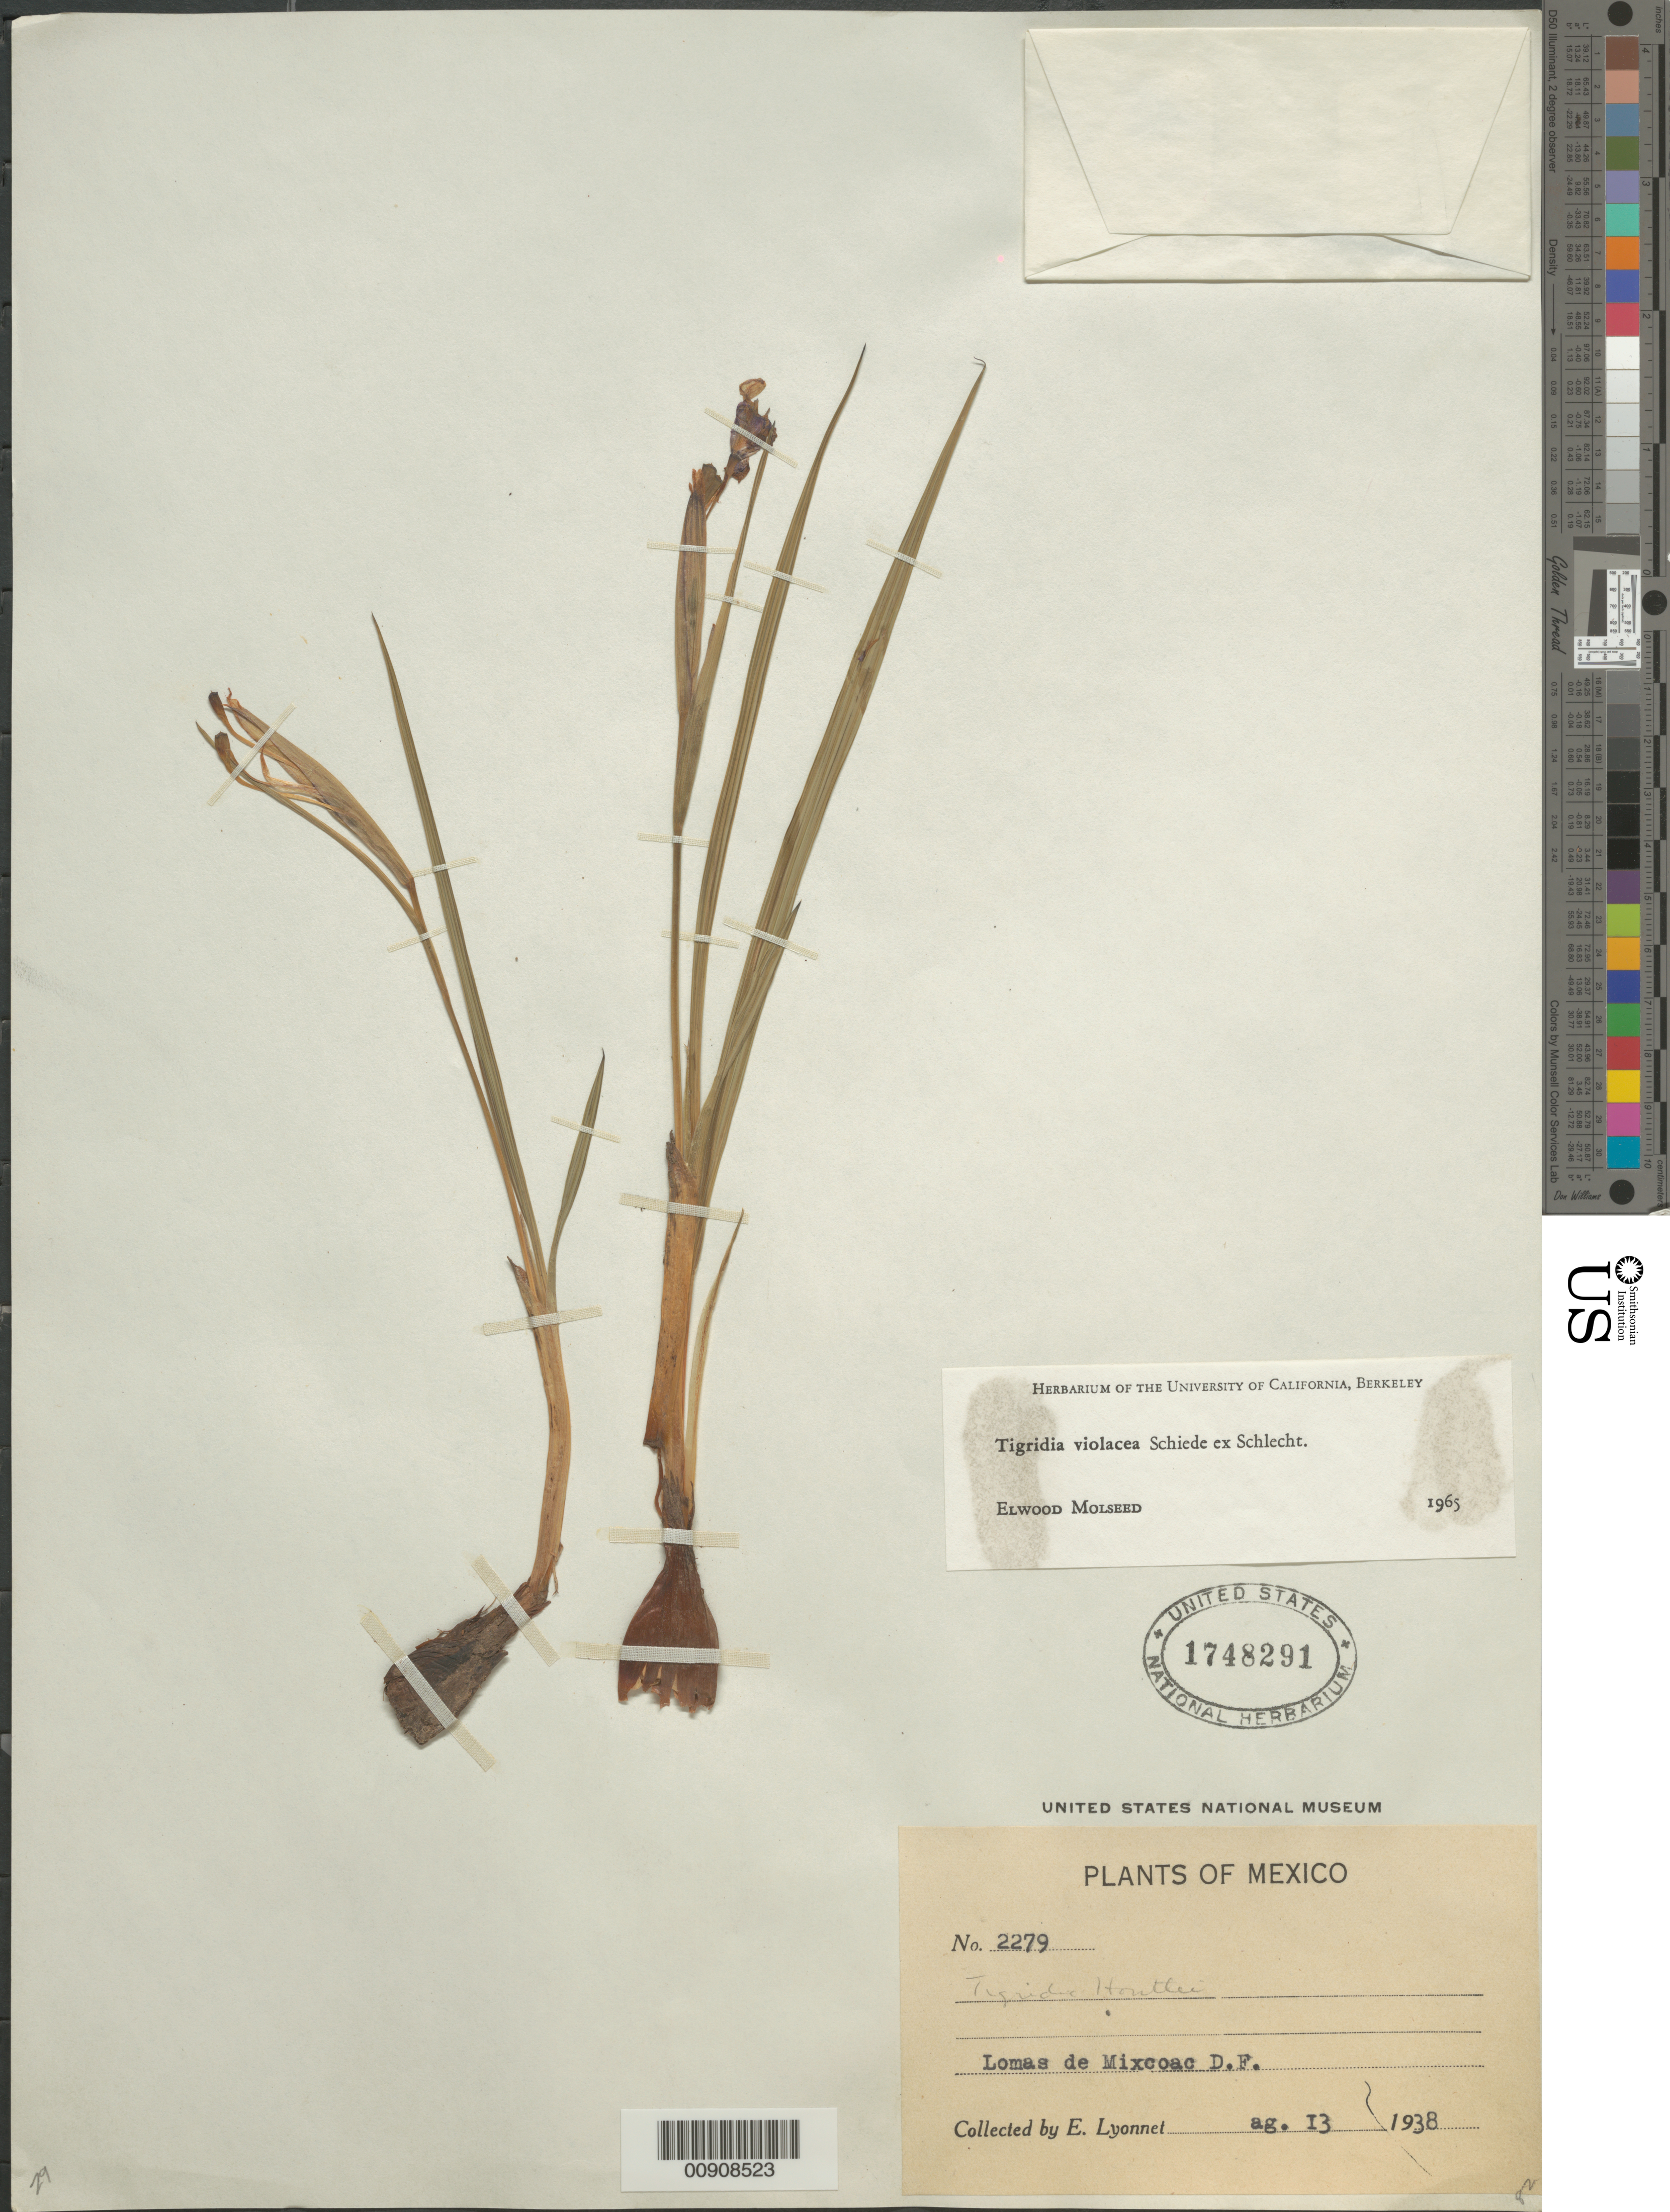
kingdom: Plantae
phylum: Tracheophyta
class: Liliopsida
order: Asparagales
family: Iridaceae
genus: Tigridia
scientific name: Tigridia violacea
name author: Schiede ex Schltdl.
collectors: Bro. E. Lyonnet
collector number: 2279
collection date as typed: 13 Aug 1938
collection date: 1938-08-13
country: Mexico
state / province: Distrito Federal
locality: Lomas de Mixcoac, D.F.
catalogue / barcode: US 1748291